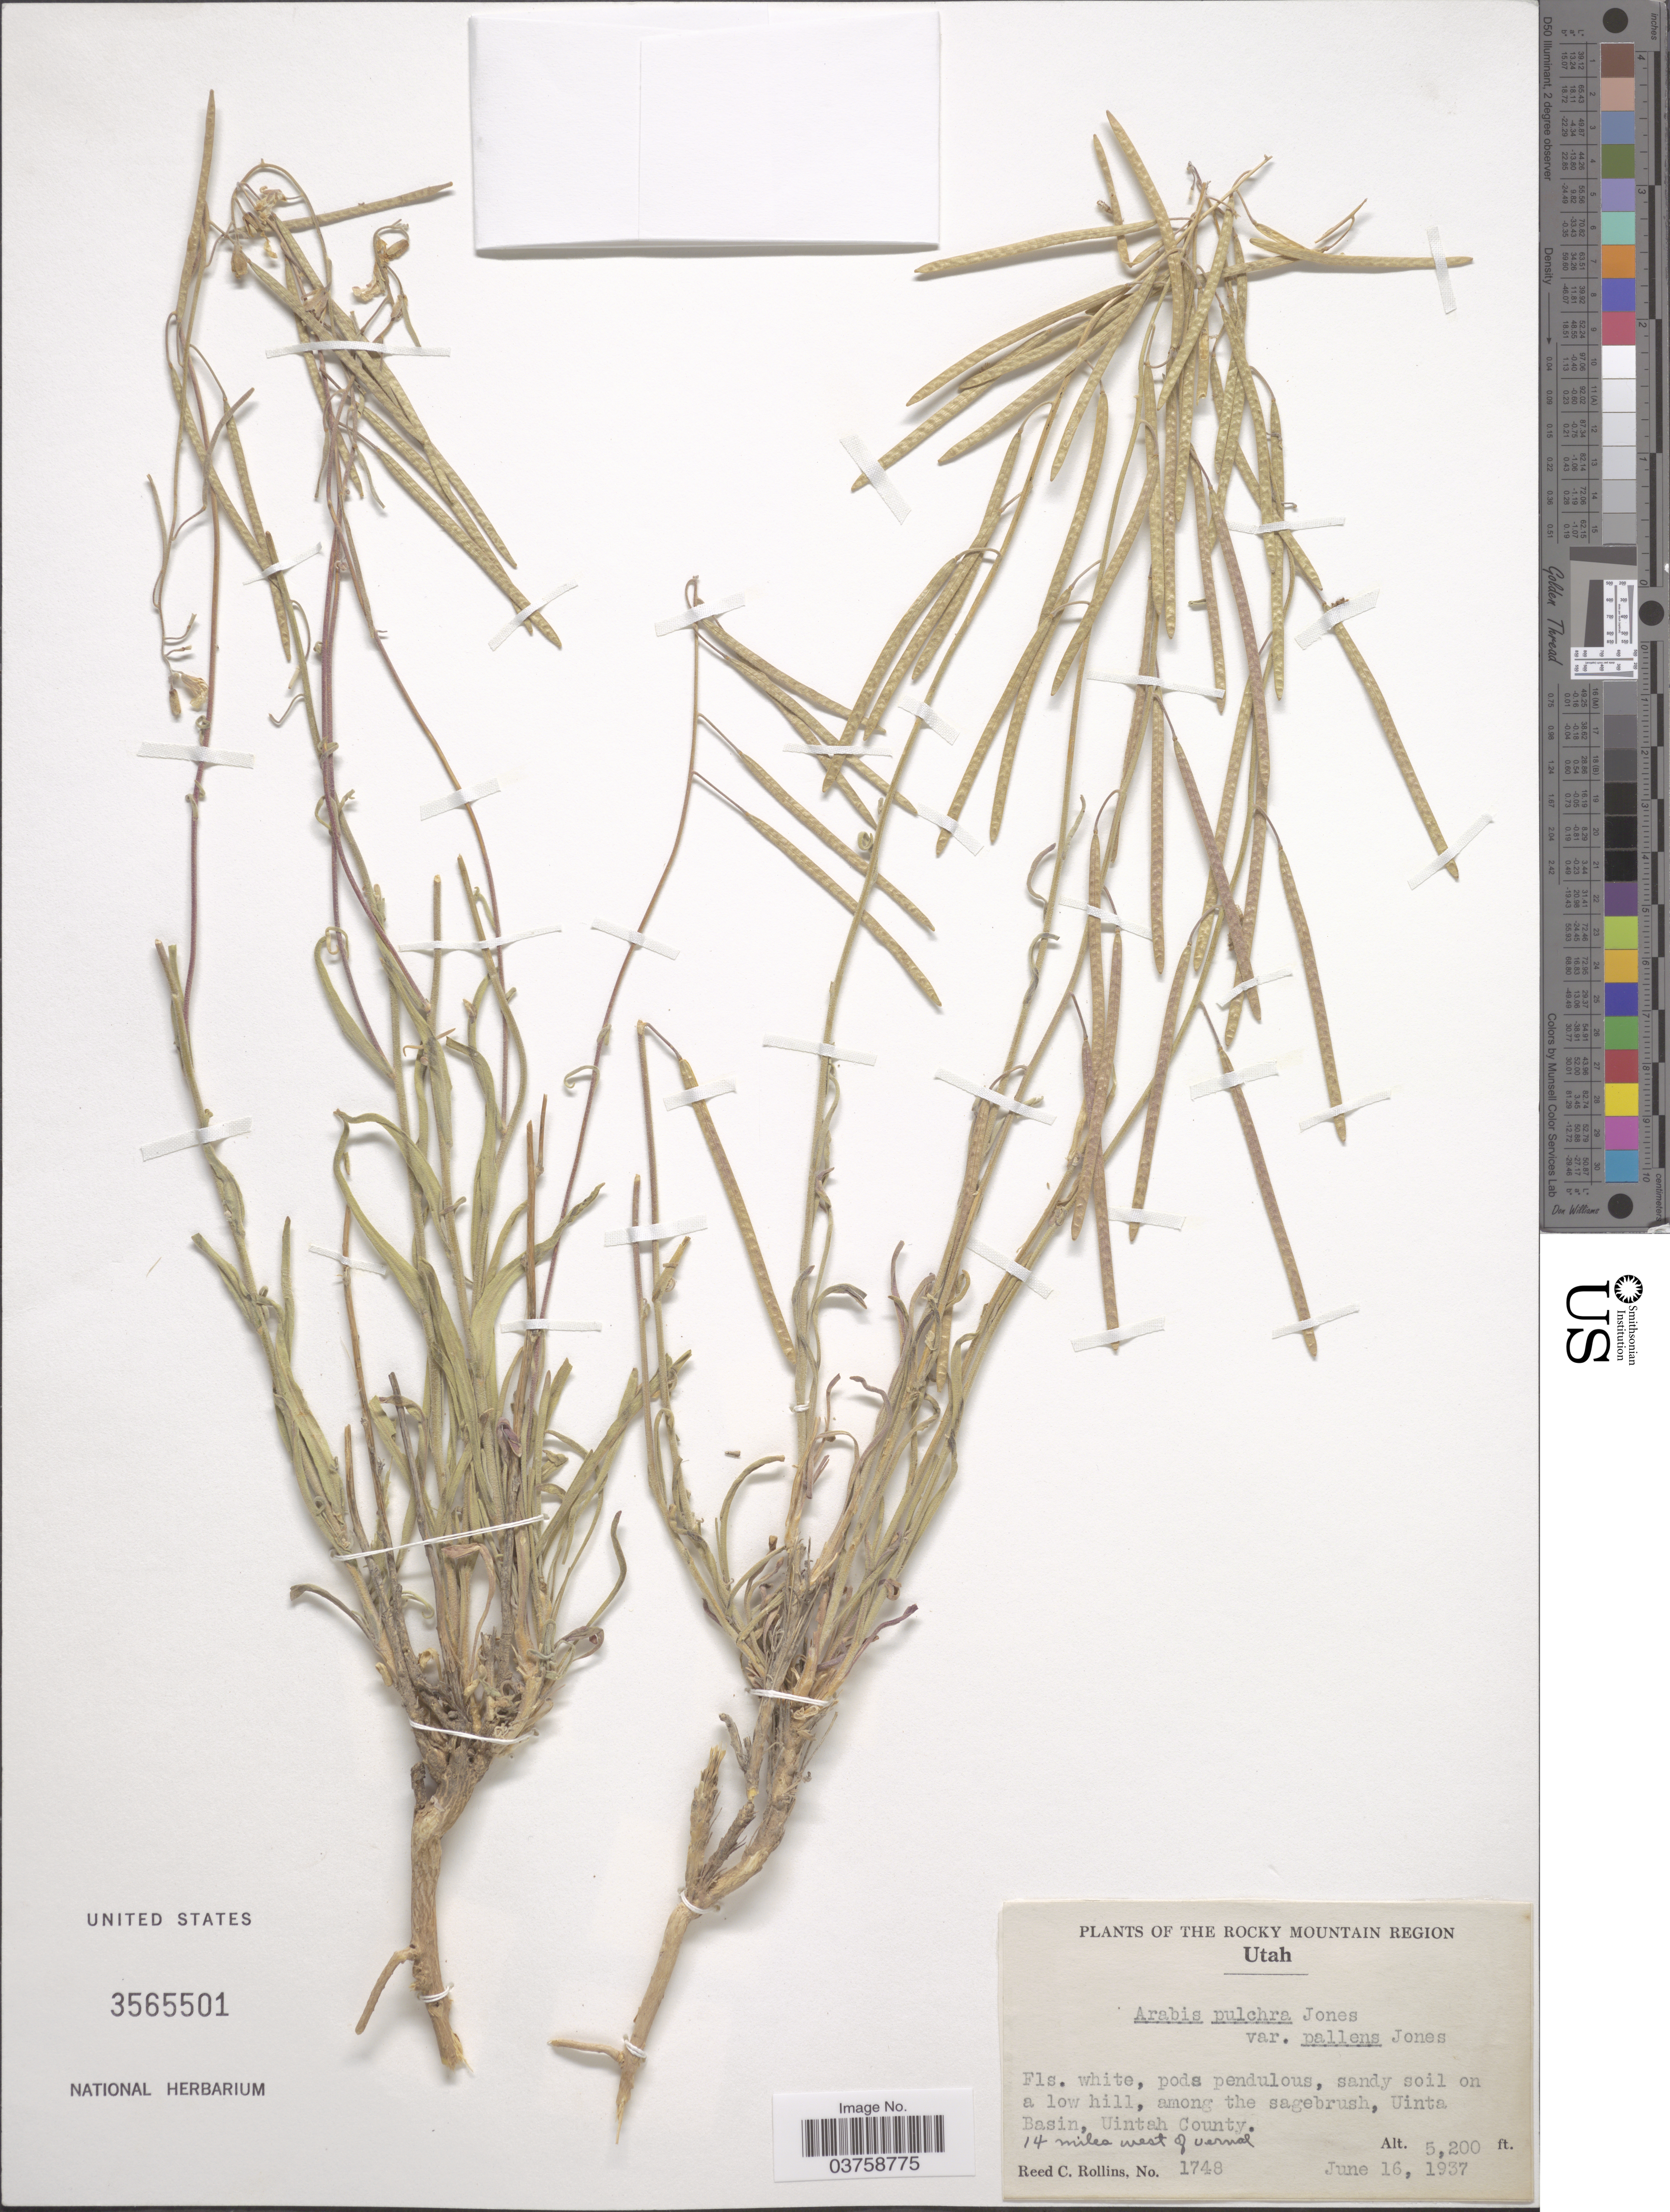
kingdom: Plantae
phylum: Tracheophyta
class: Magnoliopsida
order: Brassicales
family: Brassicaceae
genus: Arabis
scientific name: Arabis pulchra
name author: M.E. Jones ex S. Watson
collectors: R. C. Rollins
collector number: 1748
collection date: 1937-06-16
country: United States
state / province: Utah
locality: The Rocky Mountain Region. Uinta Basin, Uintah County. 14 miles west of Vernal.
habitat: sandy soil on a low hill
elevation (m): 1585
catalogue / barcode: US 3565501